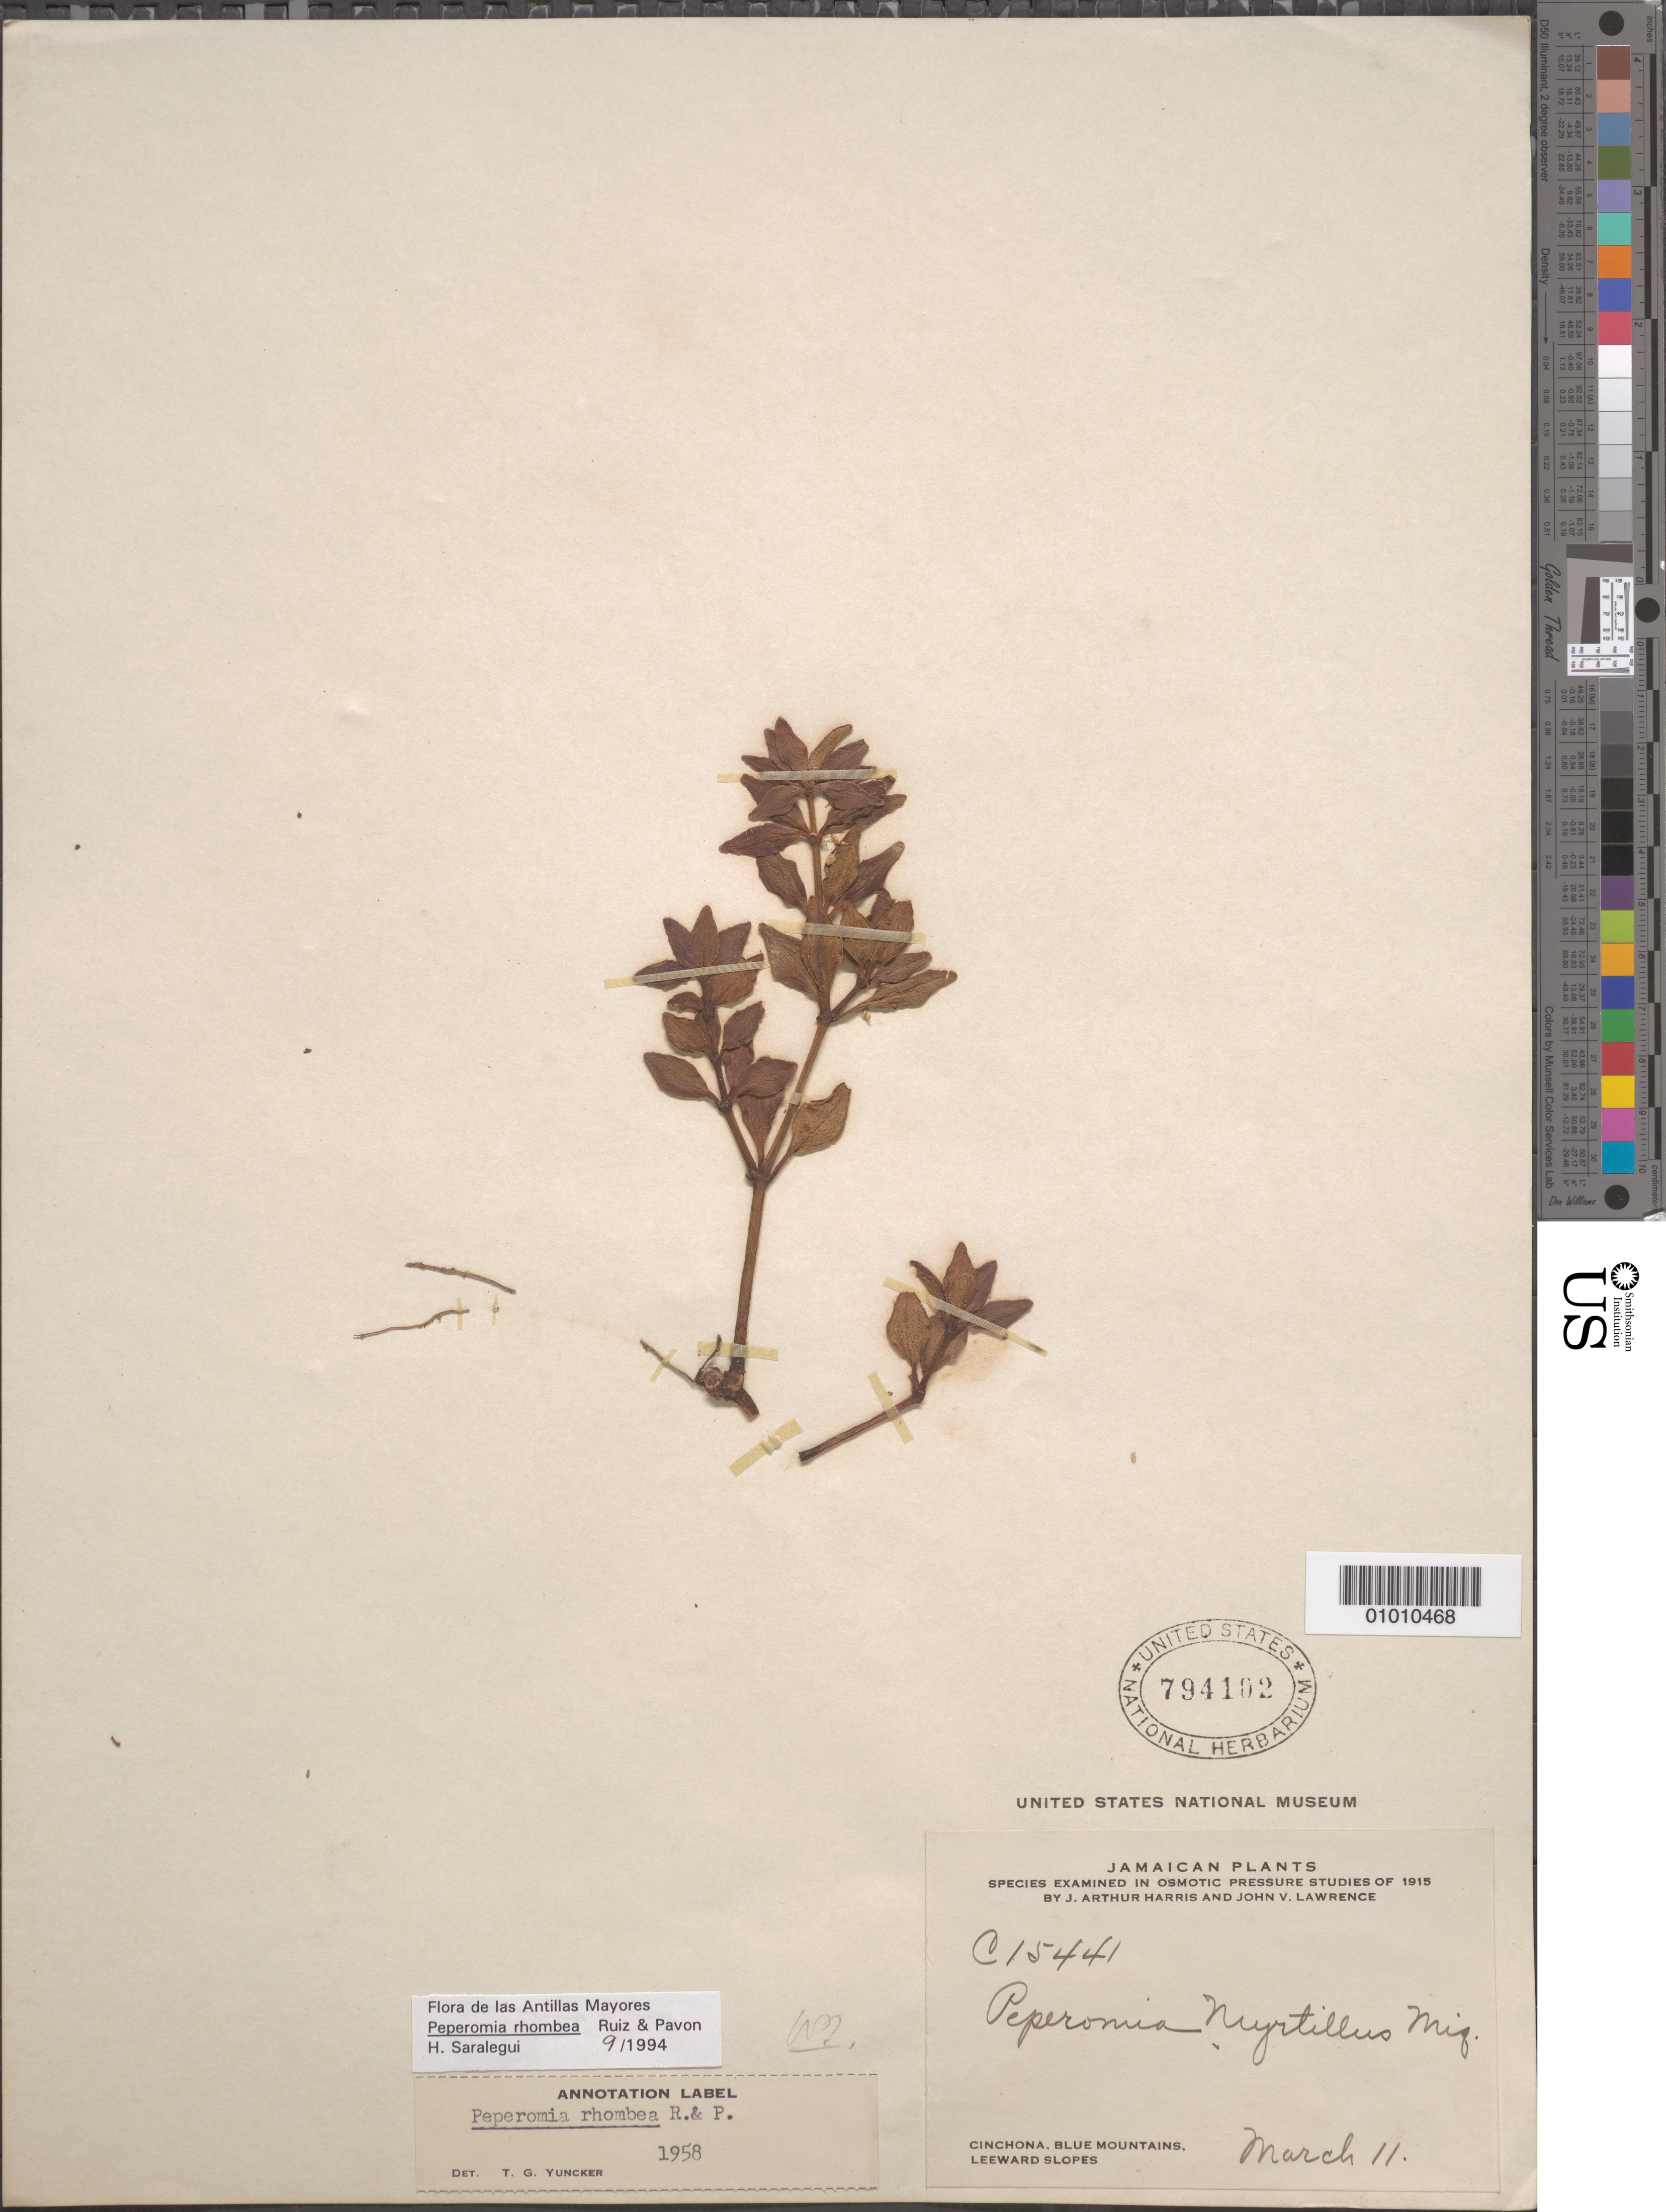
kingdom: Plantae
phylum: Tracheophyta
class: Magnoliopsida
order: Piperales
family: Piperaceae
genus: Peperomia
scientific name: Peperomia rhombea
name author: Ruiz & Pav.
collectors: J. A. Harris & J. Lawrence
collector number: C 15441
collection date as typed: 11 Mar 1915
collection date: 1915-03-11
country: Jamaica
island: Jamaica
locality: Cinchona, Blue Mts. Leeward Slopes.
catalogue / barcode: US 794102